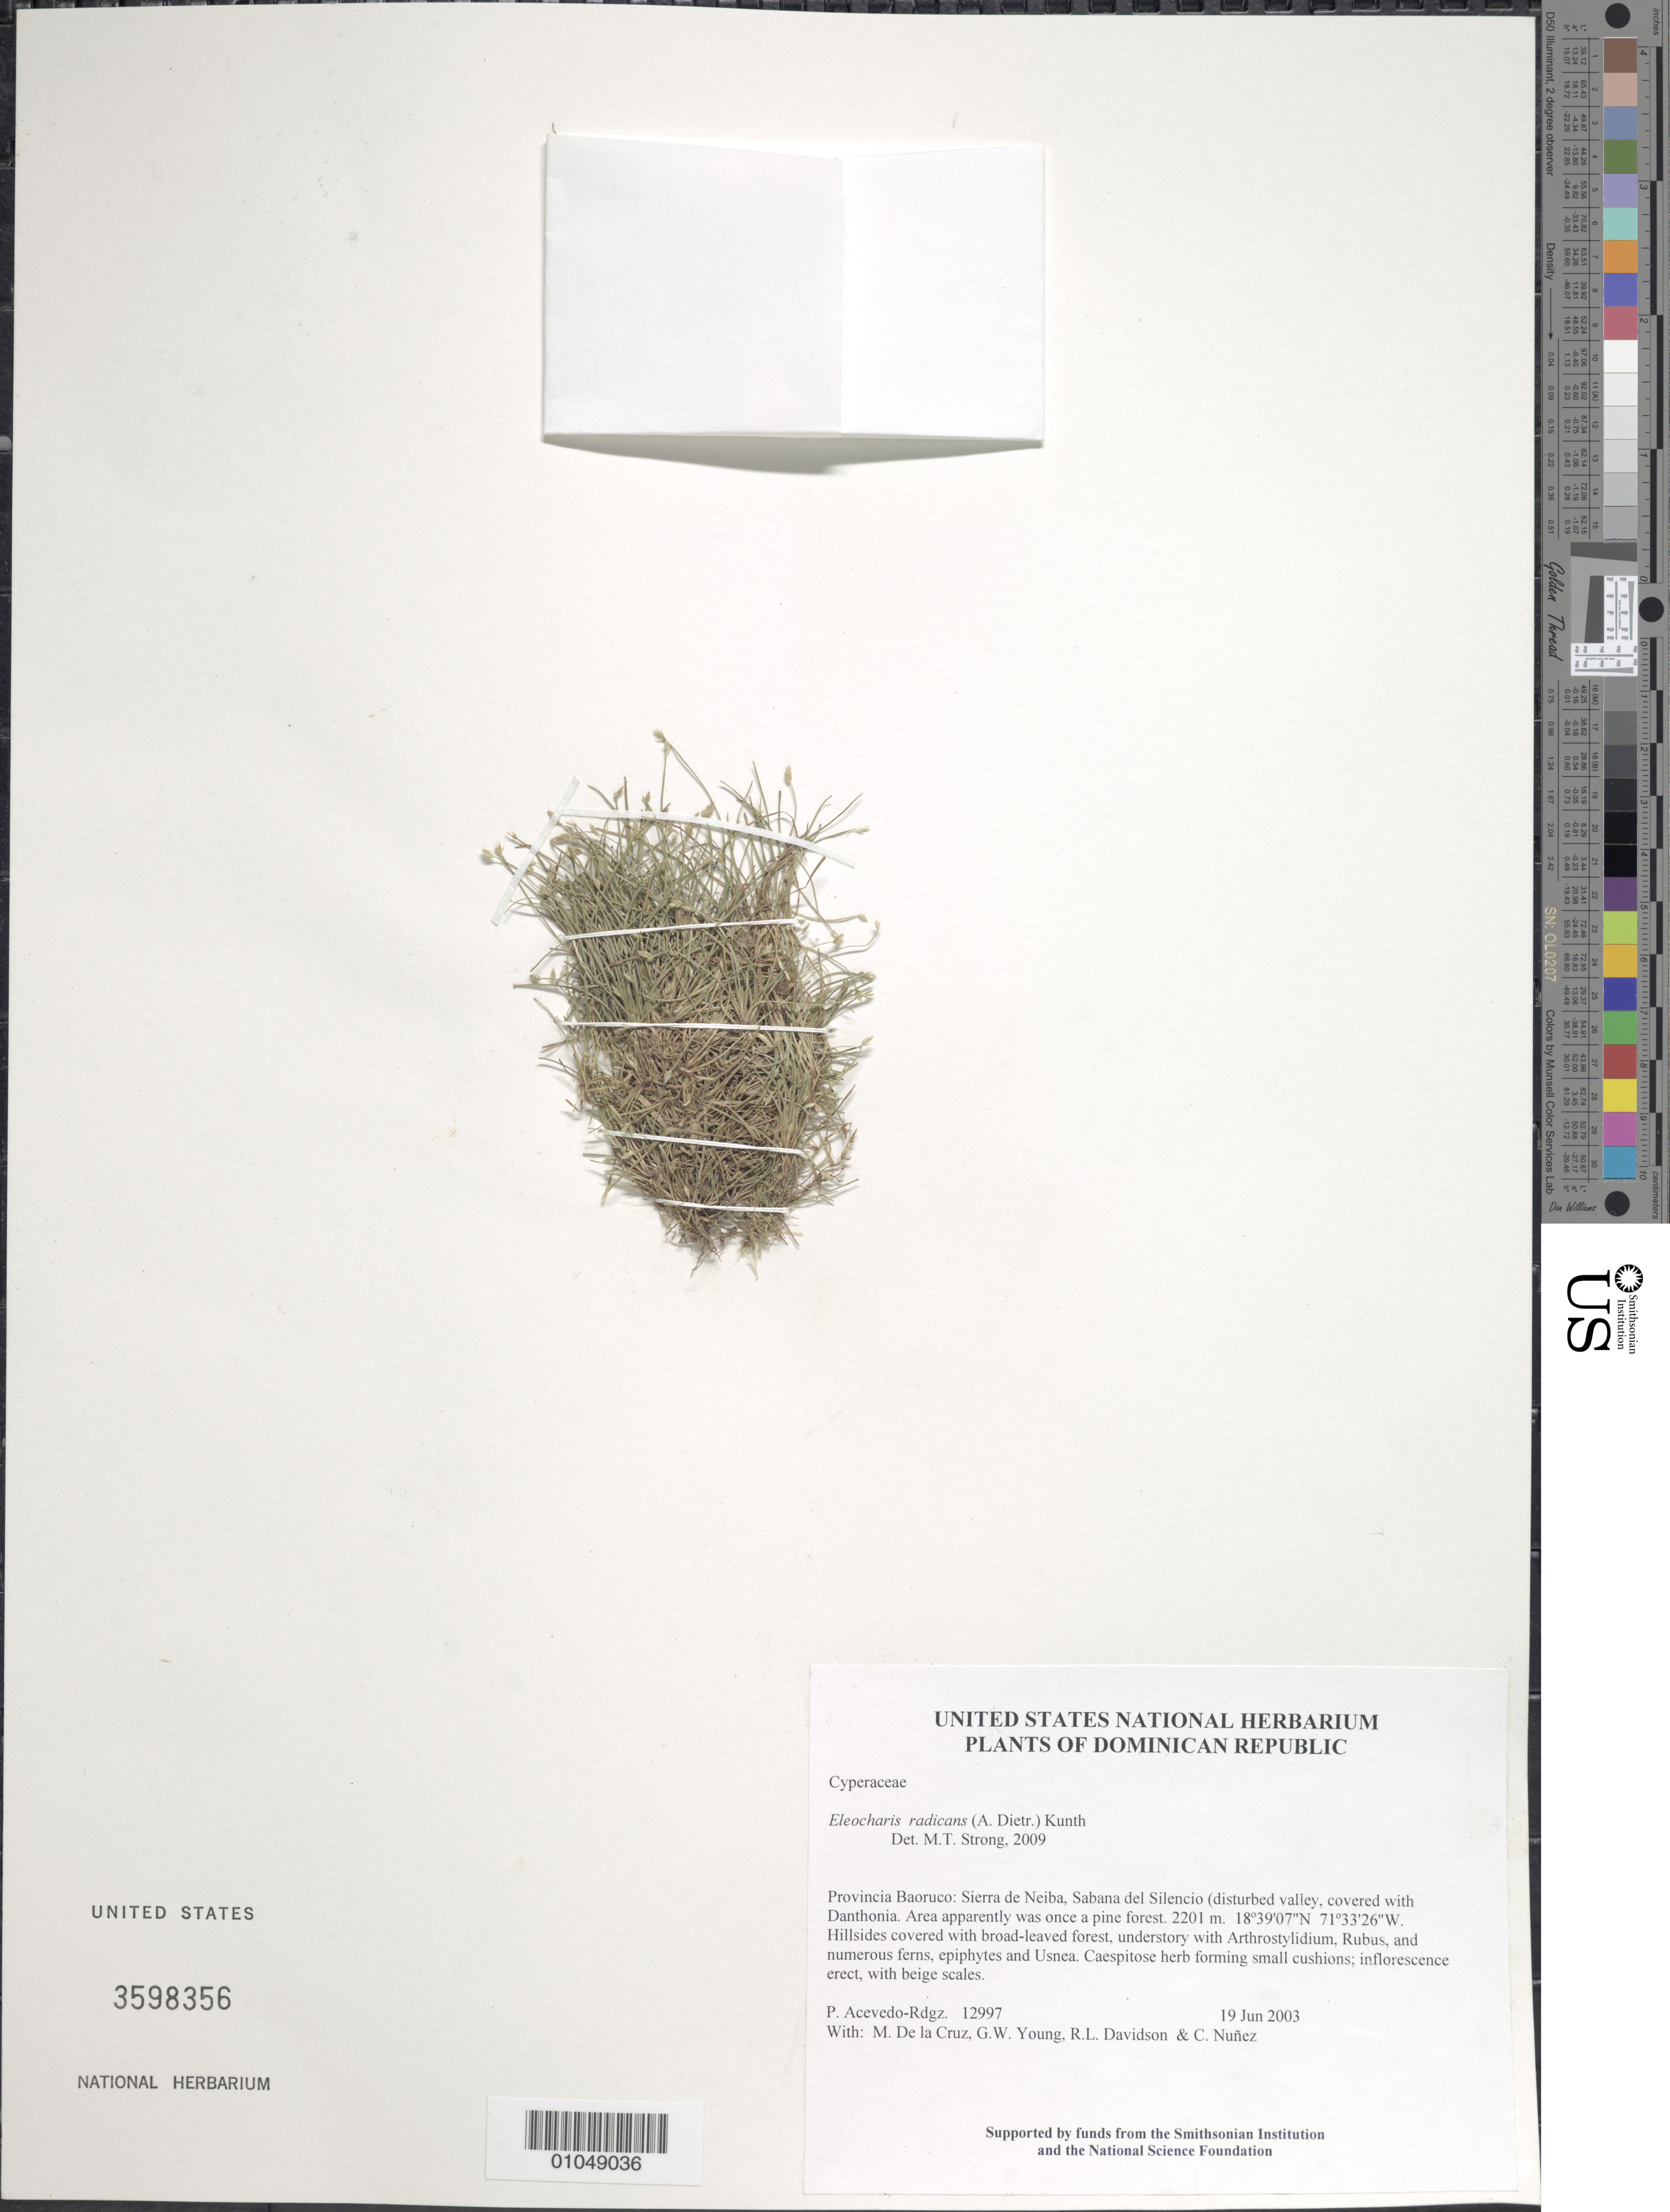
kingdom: Plantae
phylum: Tracheophyta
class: Liliopsida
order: Poales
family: Cyperaceae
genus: Eleocharis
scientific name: Eleocharis radicans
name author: (A. Dietrich) Kunth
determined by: Strong, M. T., (US), Smithsonian Institution - National Museum of Natural History (UNITED STATES)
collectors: P. Acevedo-Rodr., M. de la Cruz, J. Rawlins, G. Young, R. Davidson & C. Nunez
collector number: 12997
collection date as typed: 19 Jun 2003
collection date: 2003-06-19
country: Dominican Republic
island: Hispaniola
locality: Provincia Baoruco: Sierra de Neiba, Sabana del Silencio (disturbed valley, covered with Danthonia. Area apparently was once a pine forest.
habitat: Hillsides covered with broad-leaved forest, understory with Arthrostylidium, Rubus, and numerous ferns, epiphytes and Usnea.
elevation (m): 2201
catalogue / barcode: US 3598356